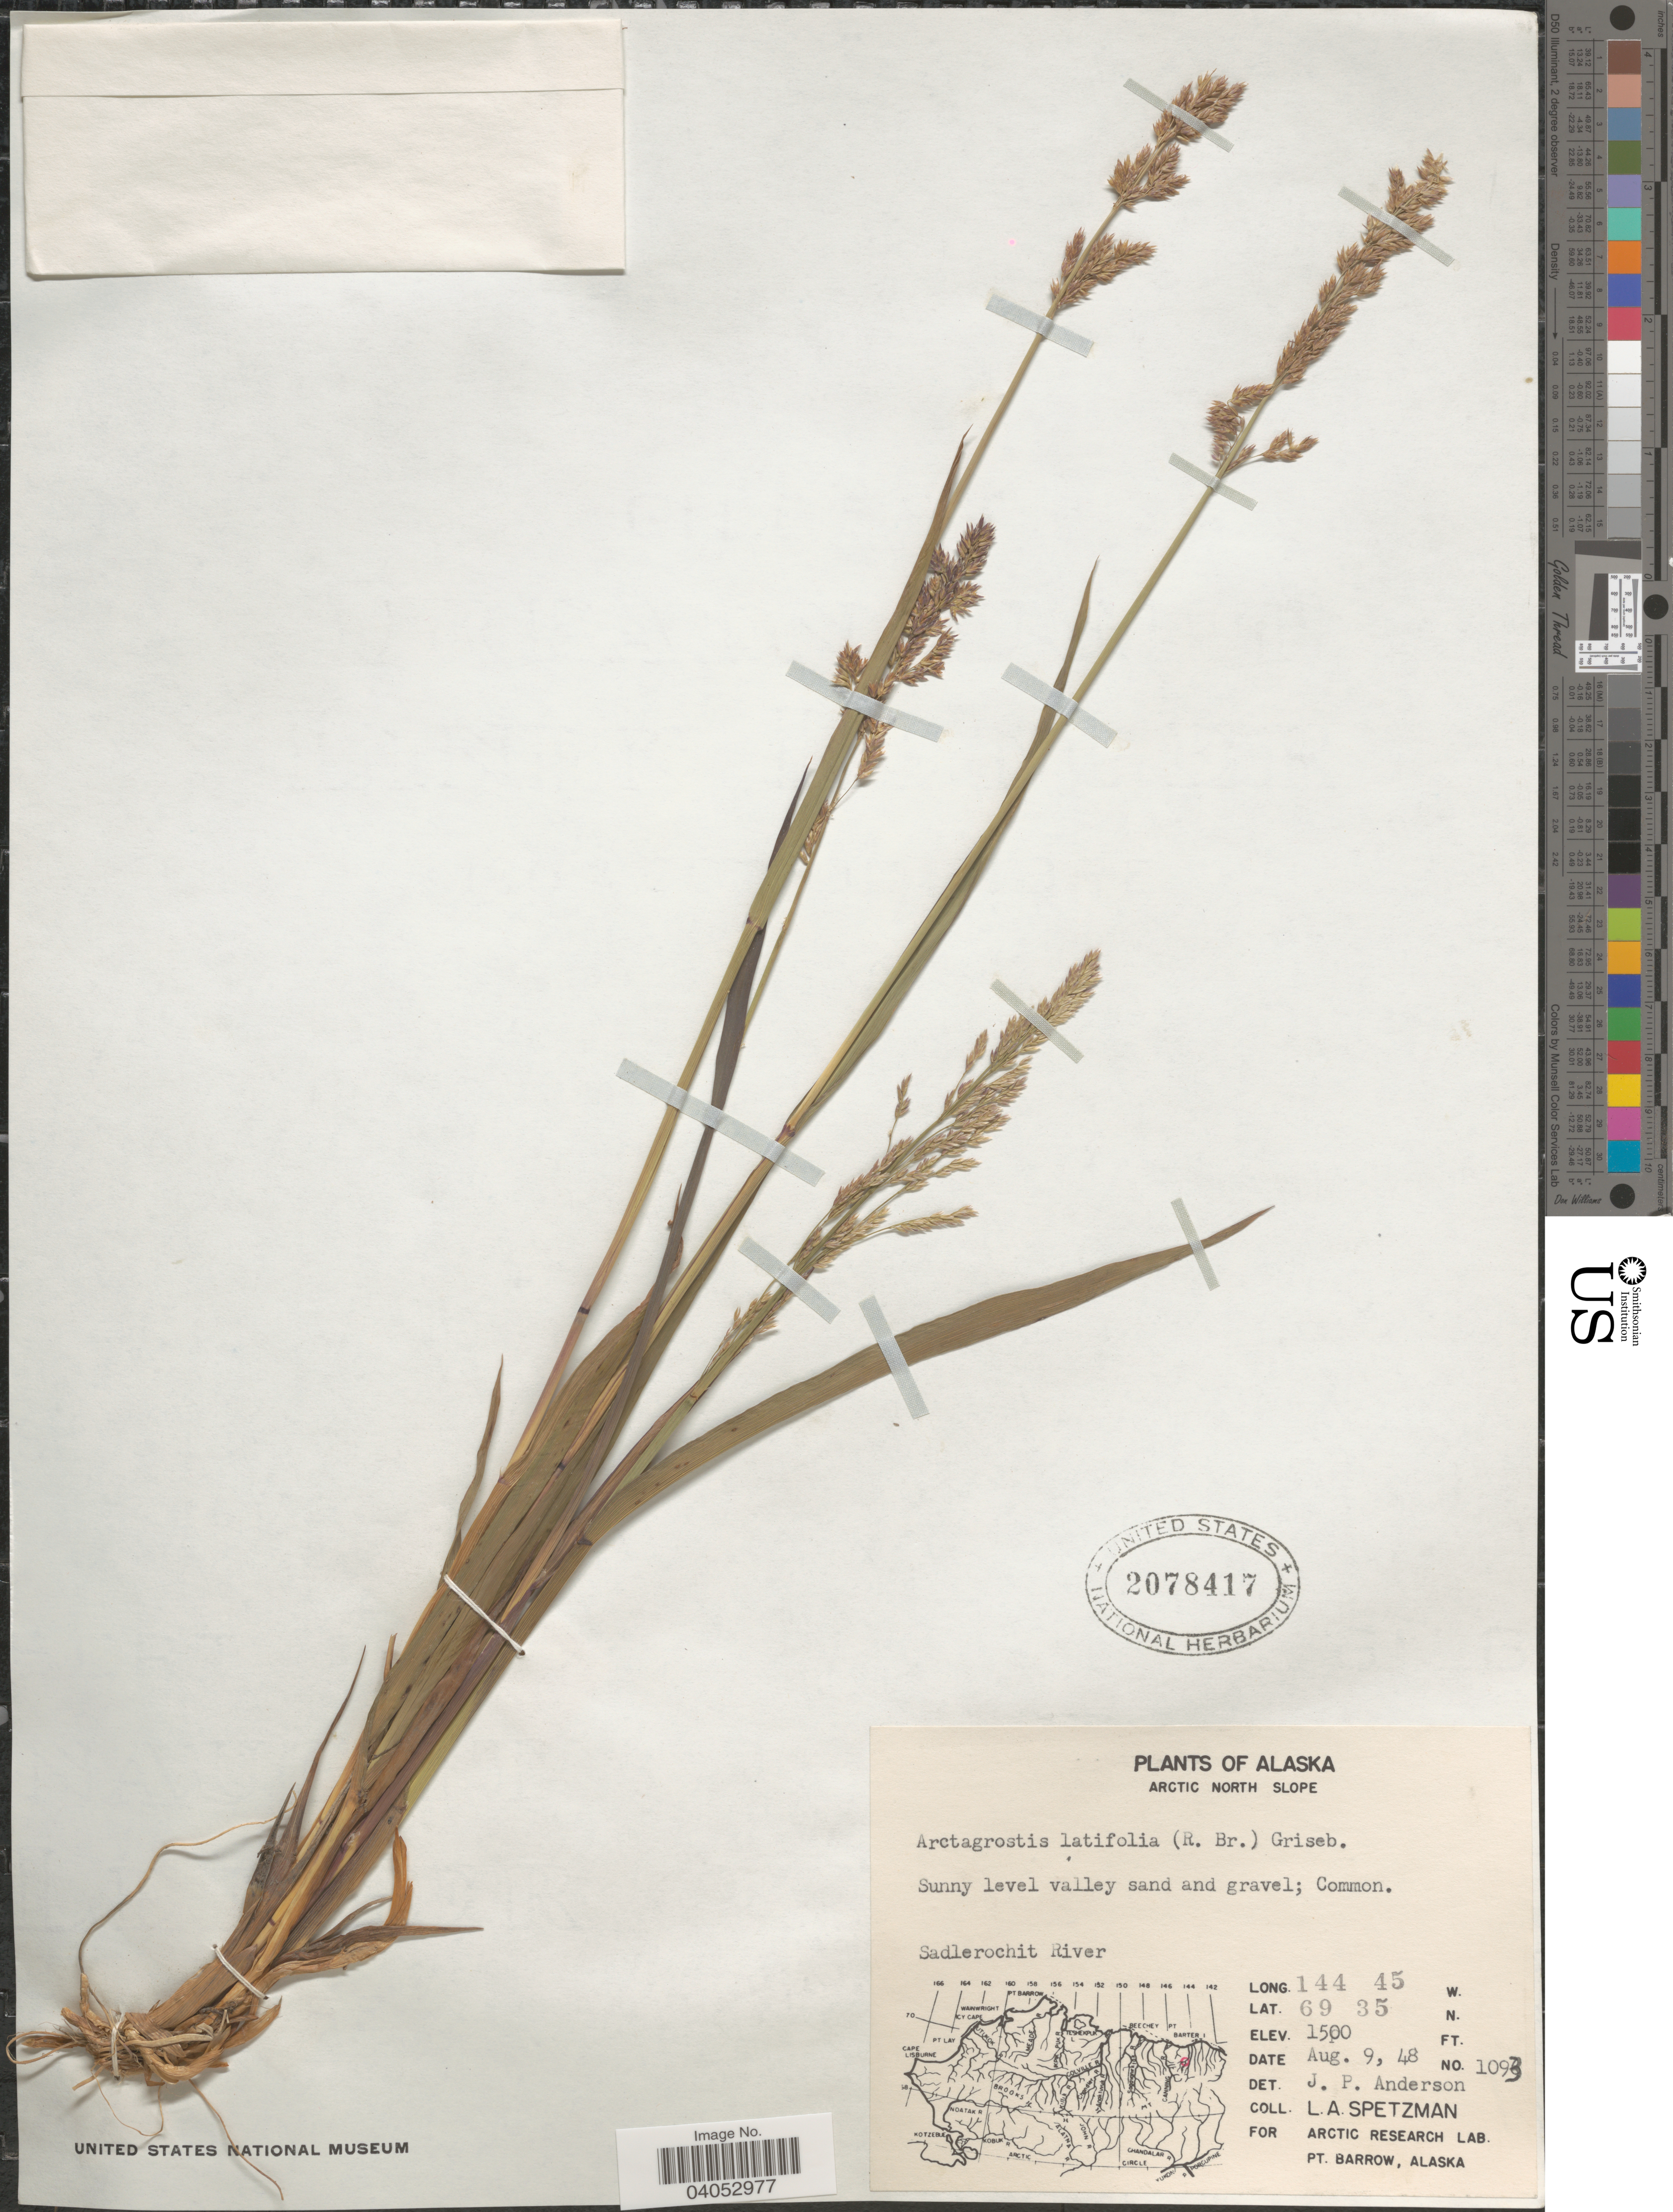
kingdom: Plantae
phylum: Tracheophyta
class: Liliopsida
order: Poales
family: Poaceae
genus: Arctagrostis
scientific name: Arctagrostis latifolia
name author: (R. Br.) Griseb.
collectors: L. Spetzman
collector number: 1093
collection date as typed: Transcribed d/m/y: 9/8/48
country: United States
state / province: Alaska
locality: Arctic North Slope. Sunny level valley sand and gravel. Sadlerochit River.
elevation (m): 457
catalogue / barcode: US 2078417